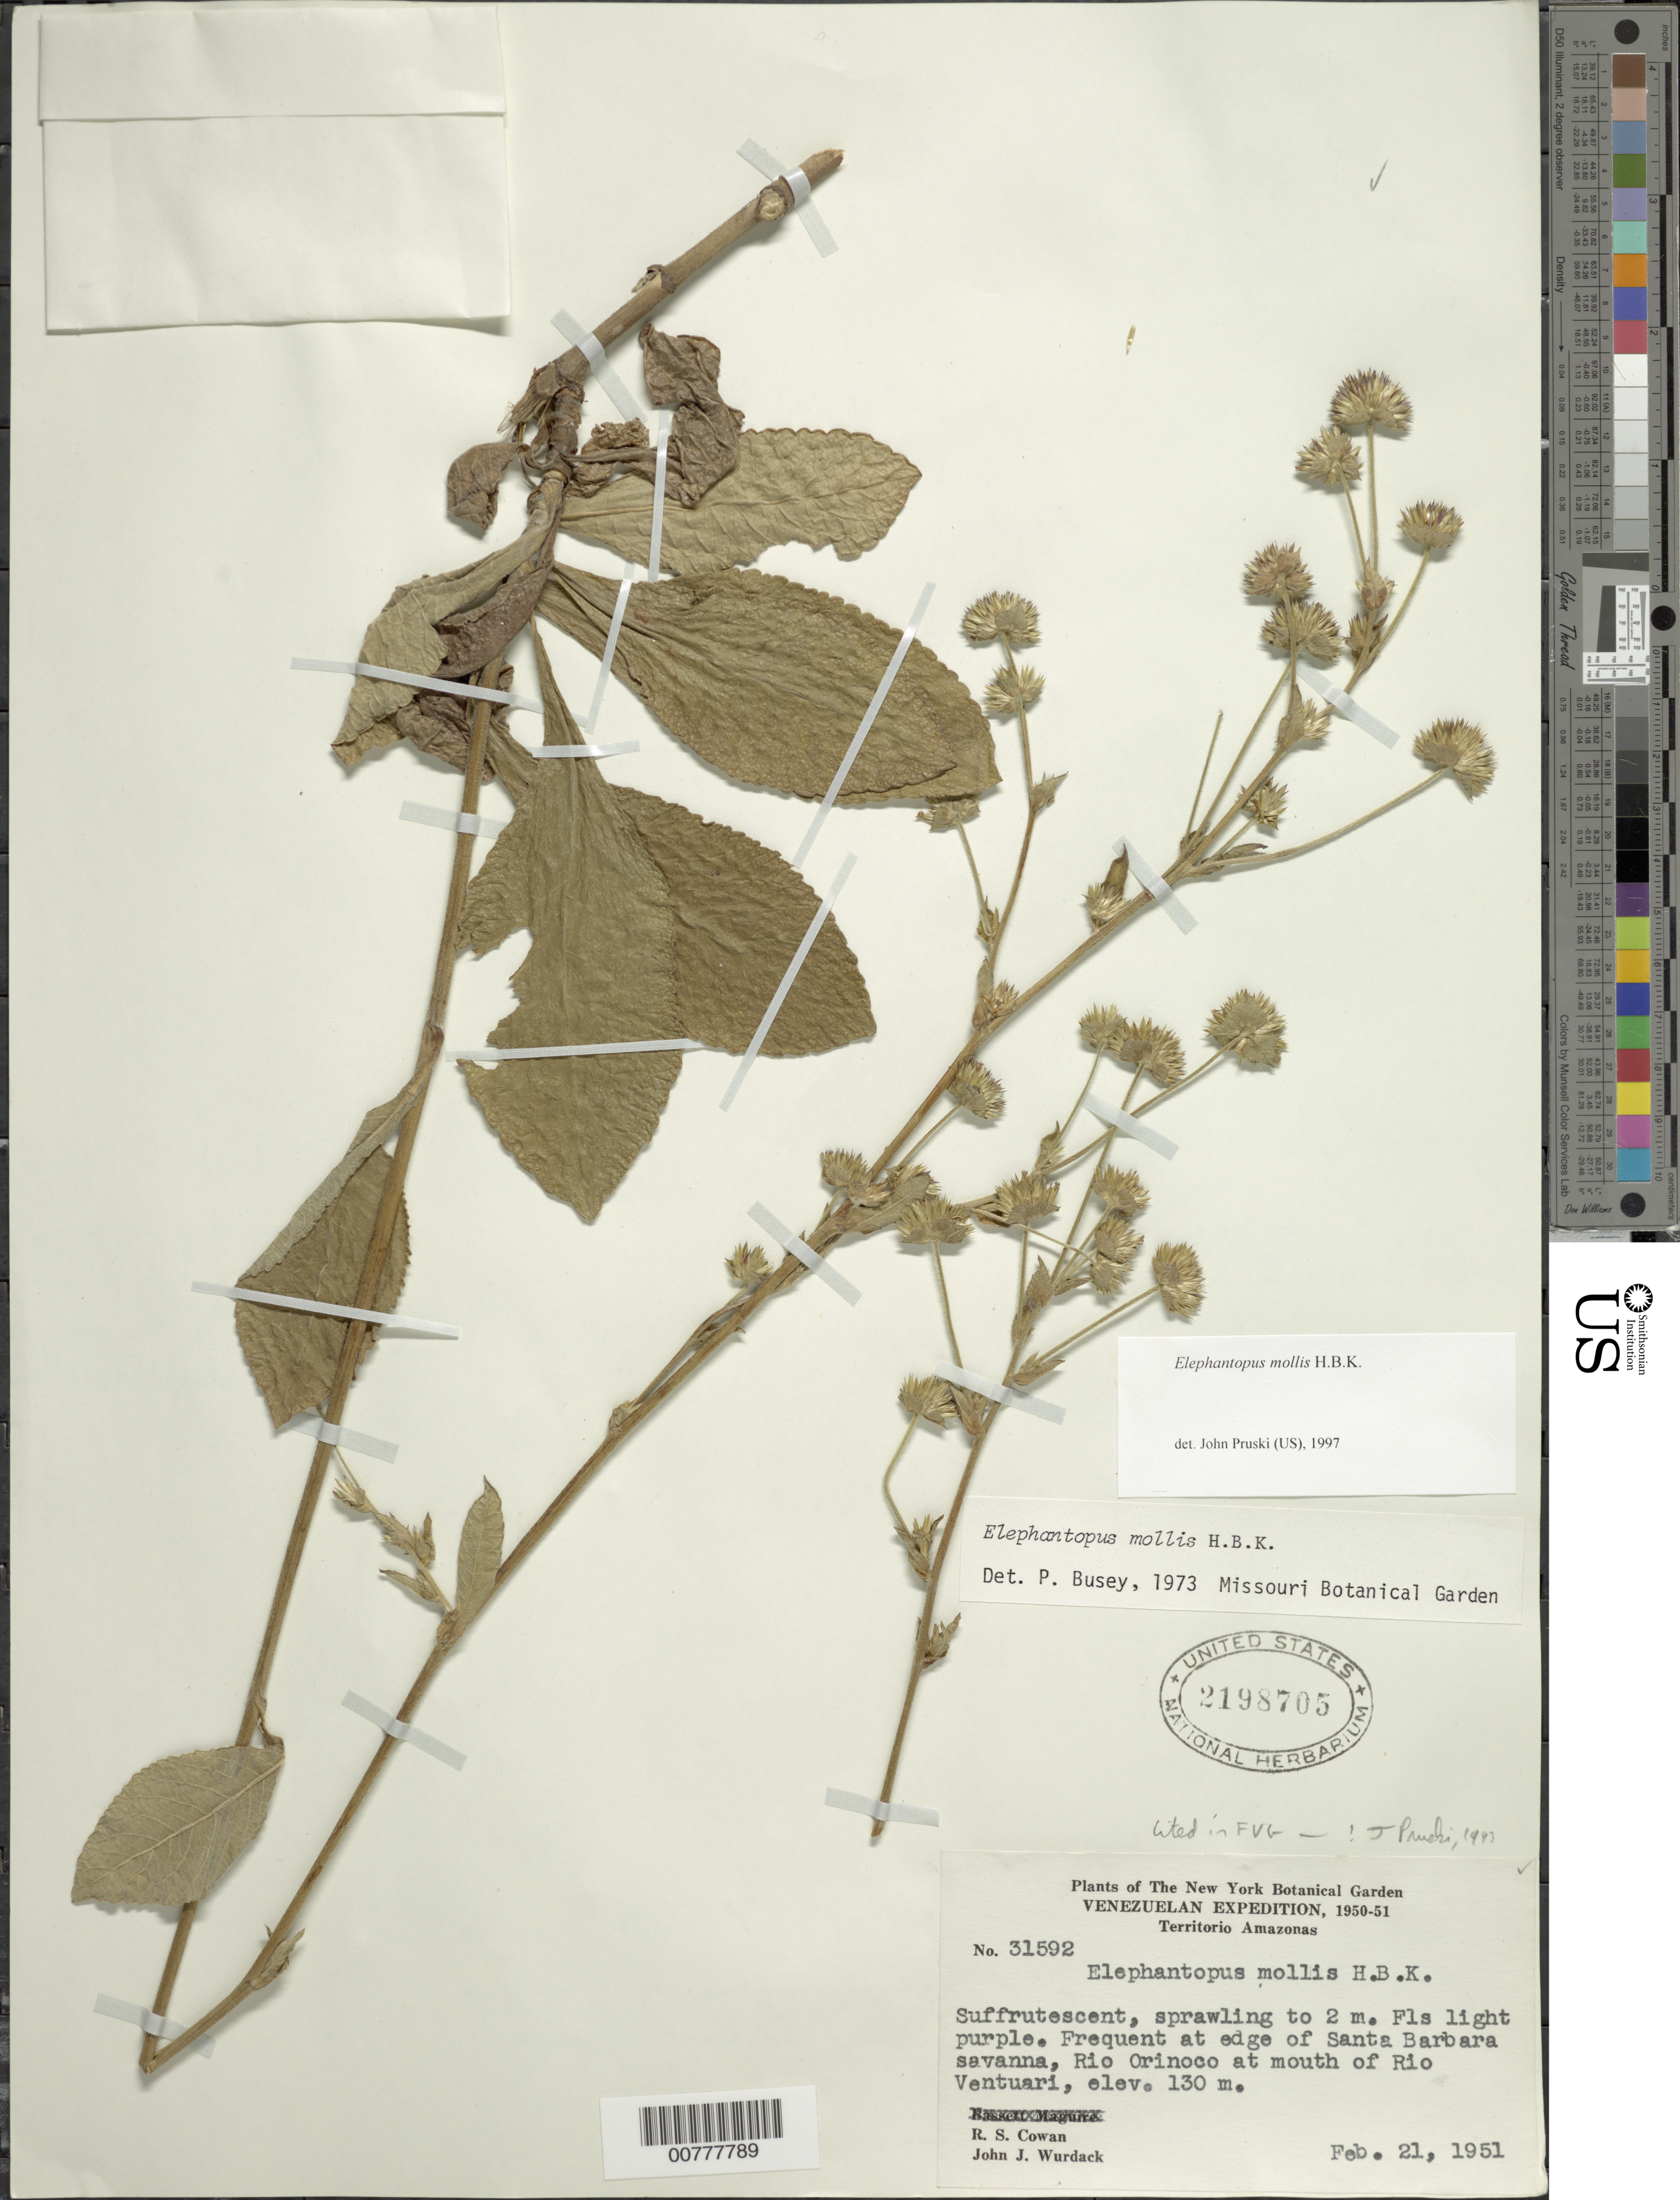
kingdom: Plantae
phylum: Tracheophyta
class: Magnoliopsida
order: Asterales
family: Asteraceae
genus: Elephantopus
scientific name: Elephantopus mollis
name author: Kunth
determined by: Pruski, J. F.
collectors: R. S. Cowan & J. J. Wurdack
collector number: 31592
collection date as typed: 21-Feb-51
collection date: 1951-02-21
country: Venezuela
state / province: Amazonas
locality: Santa Barbara Savanna, junction of Ríos Ventuari & Orinoco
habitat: Edge of savanna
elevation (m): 130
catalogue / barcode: US 2198705